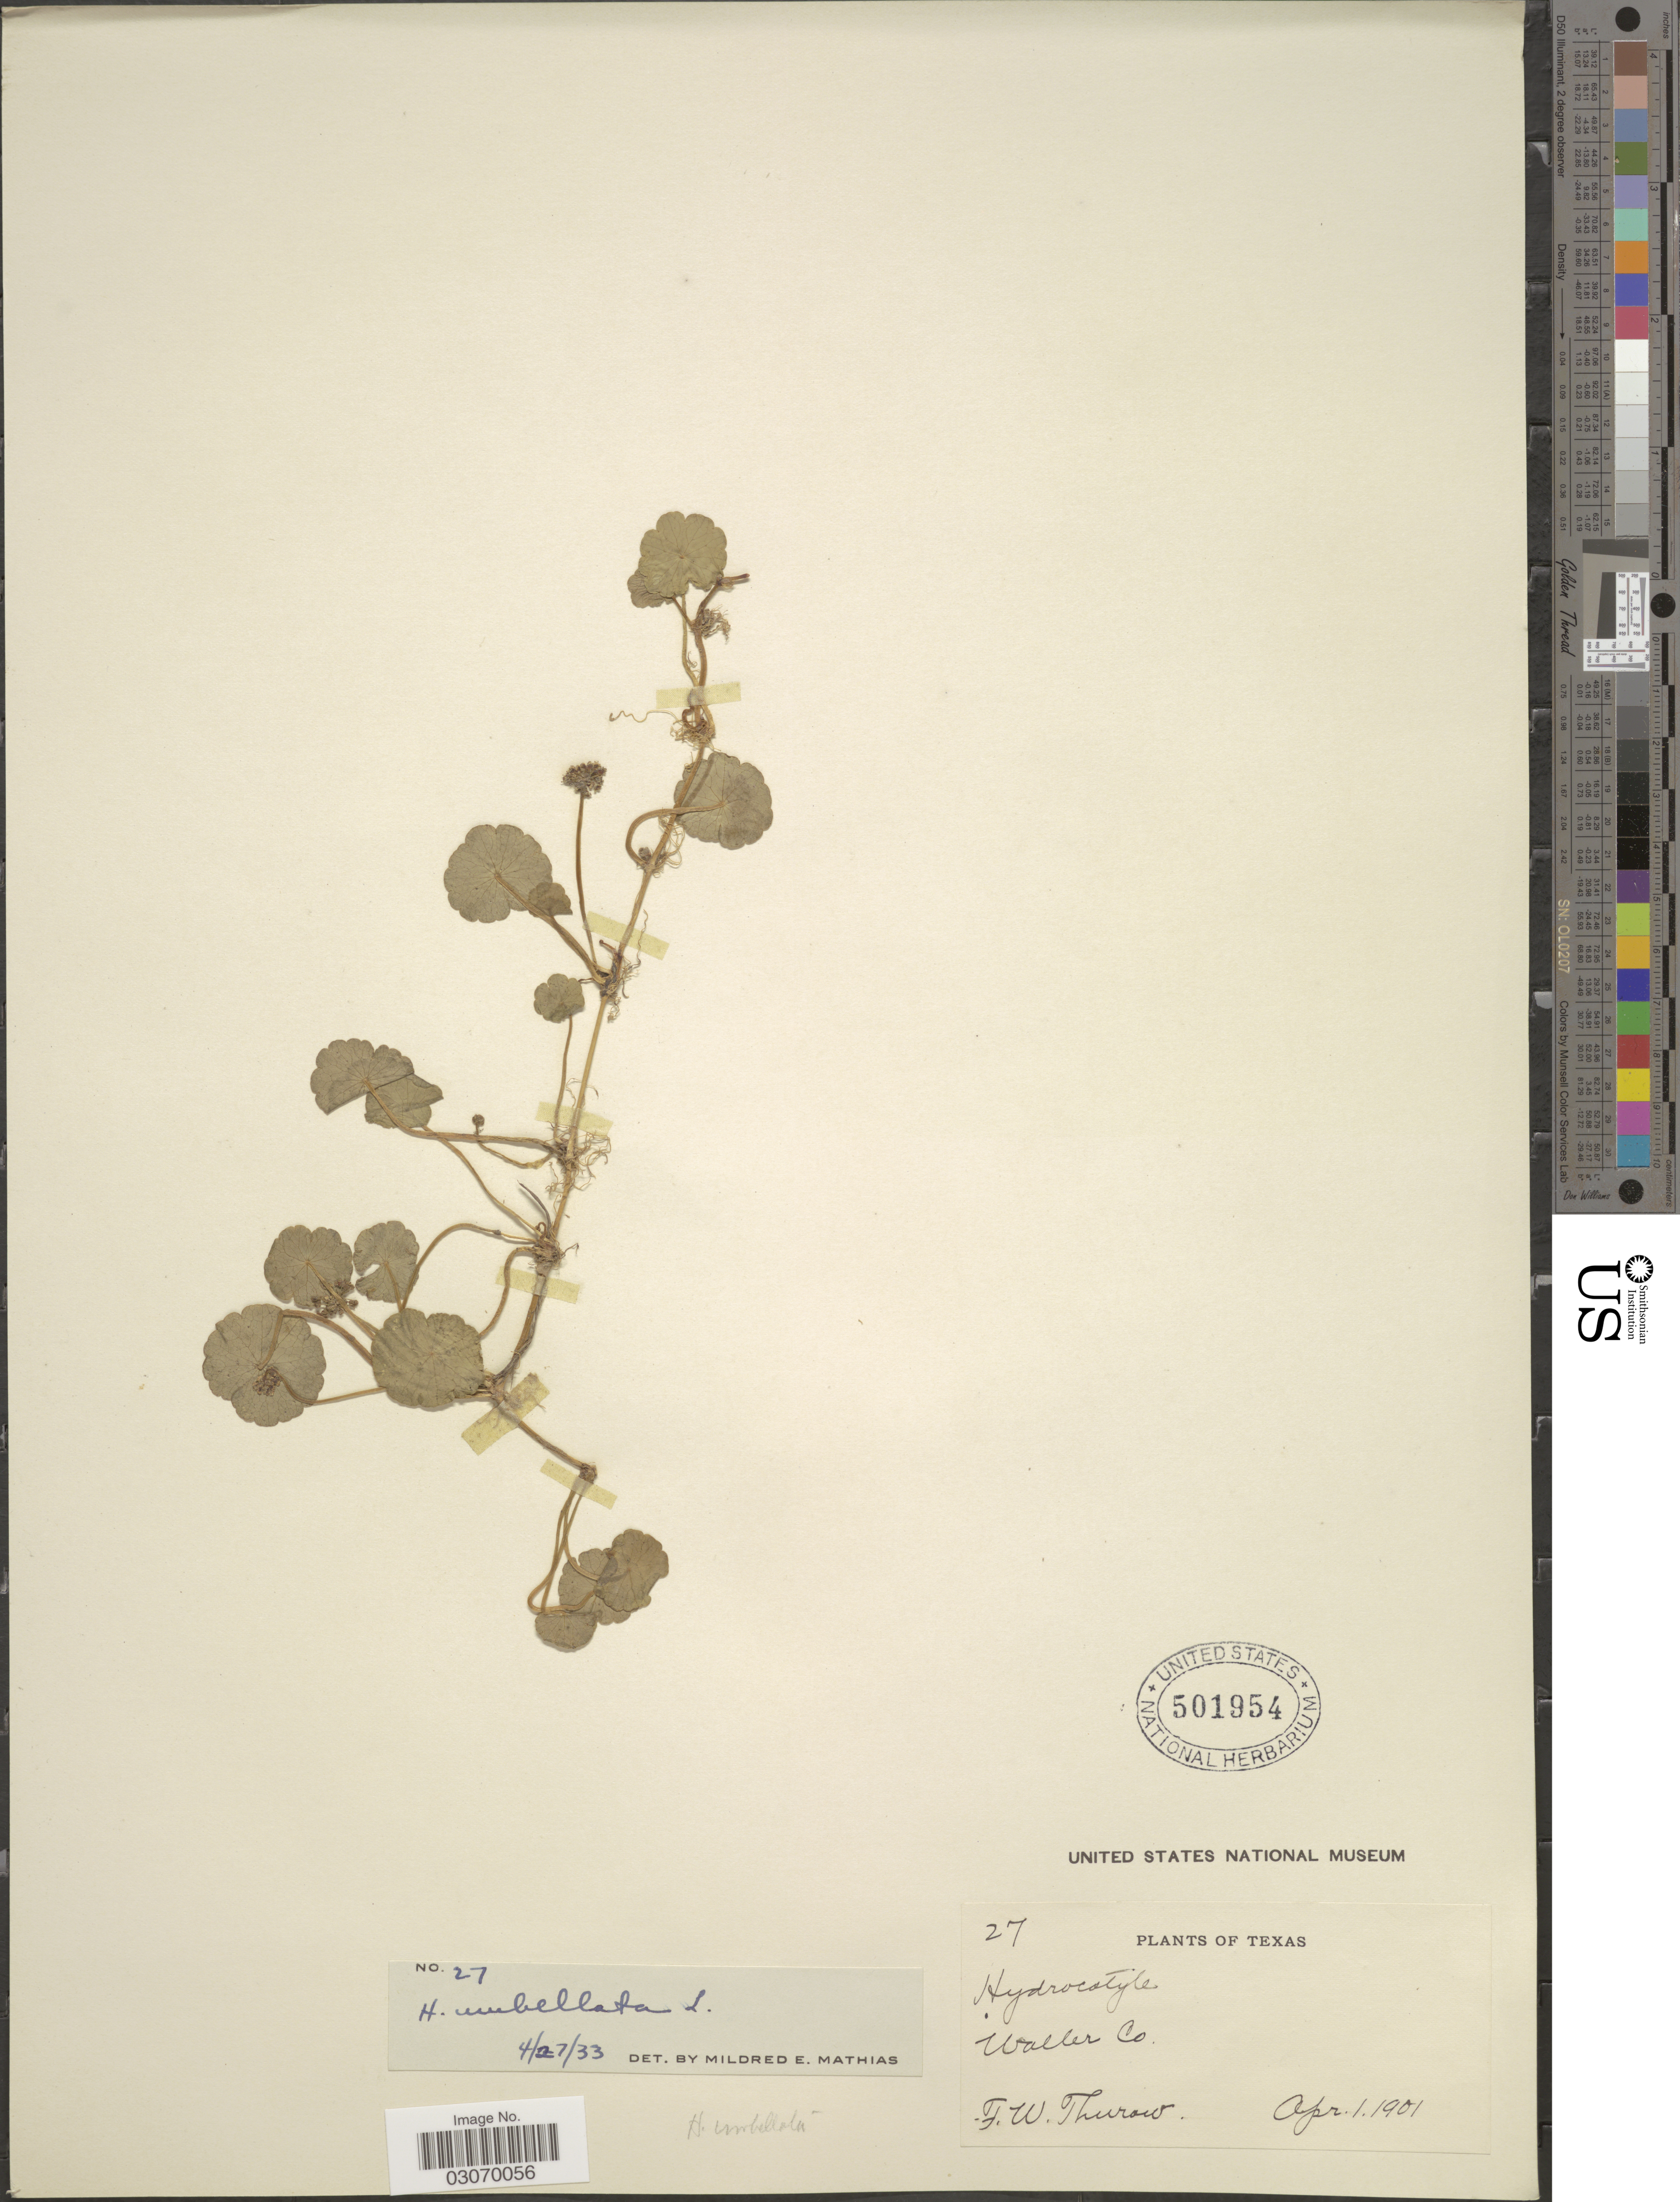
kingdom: Plantae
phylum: Tracheophyta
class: Magnoliopsida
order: Apiales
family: Araliaceae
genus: Hydrocotyle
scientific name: Hydrocotyle umbellata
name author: L.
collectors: F. W. Thurow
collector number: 27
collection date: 1901-04-01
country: United States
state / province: Texas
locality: Waller Co.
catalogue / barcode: US 501954